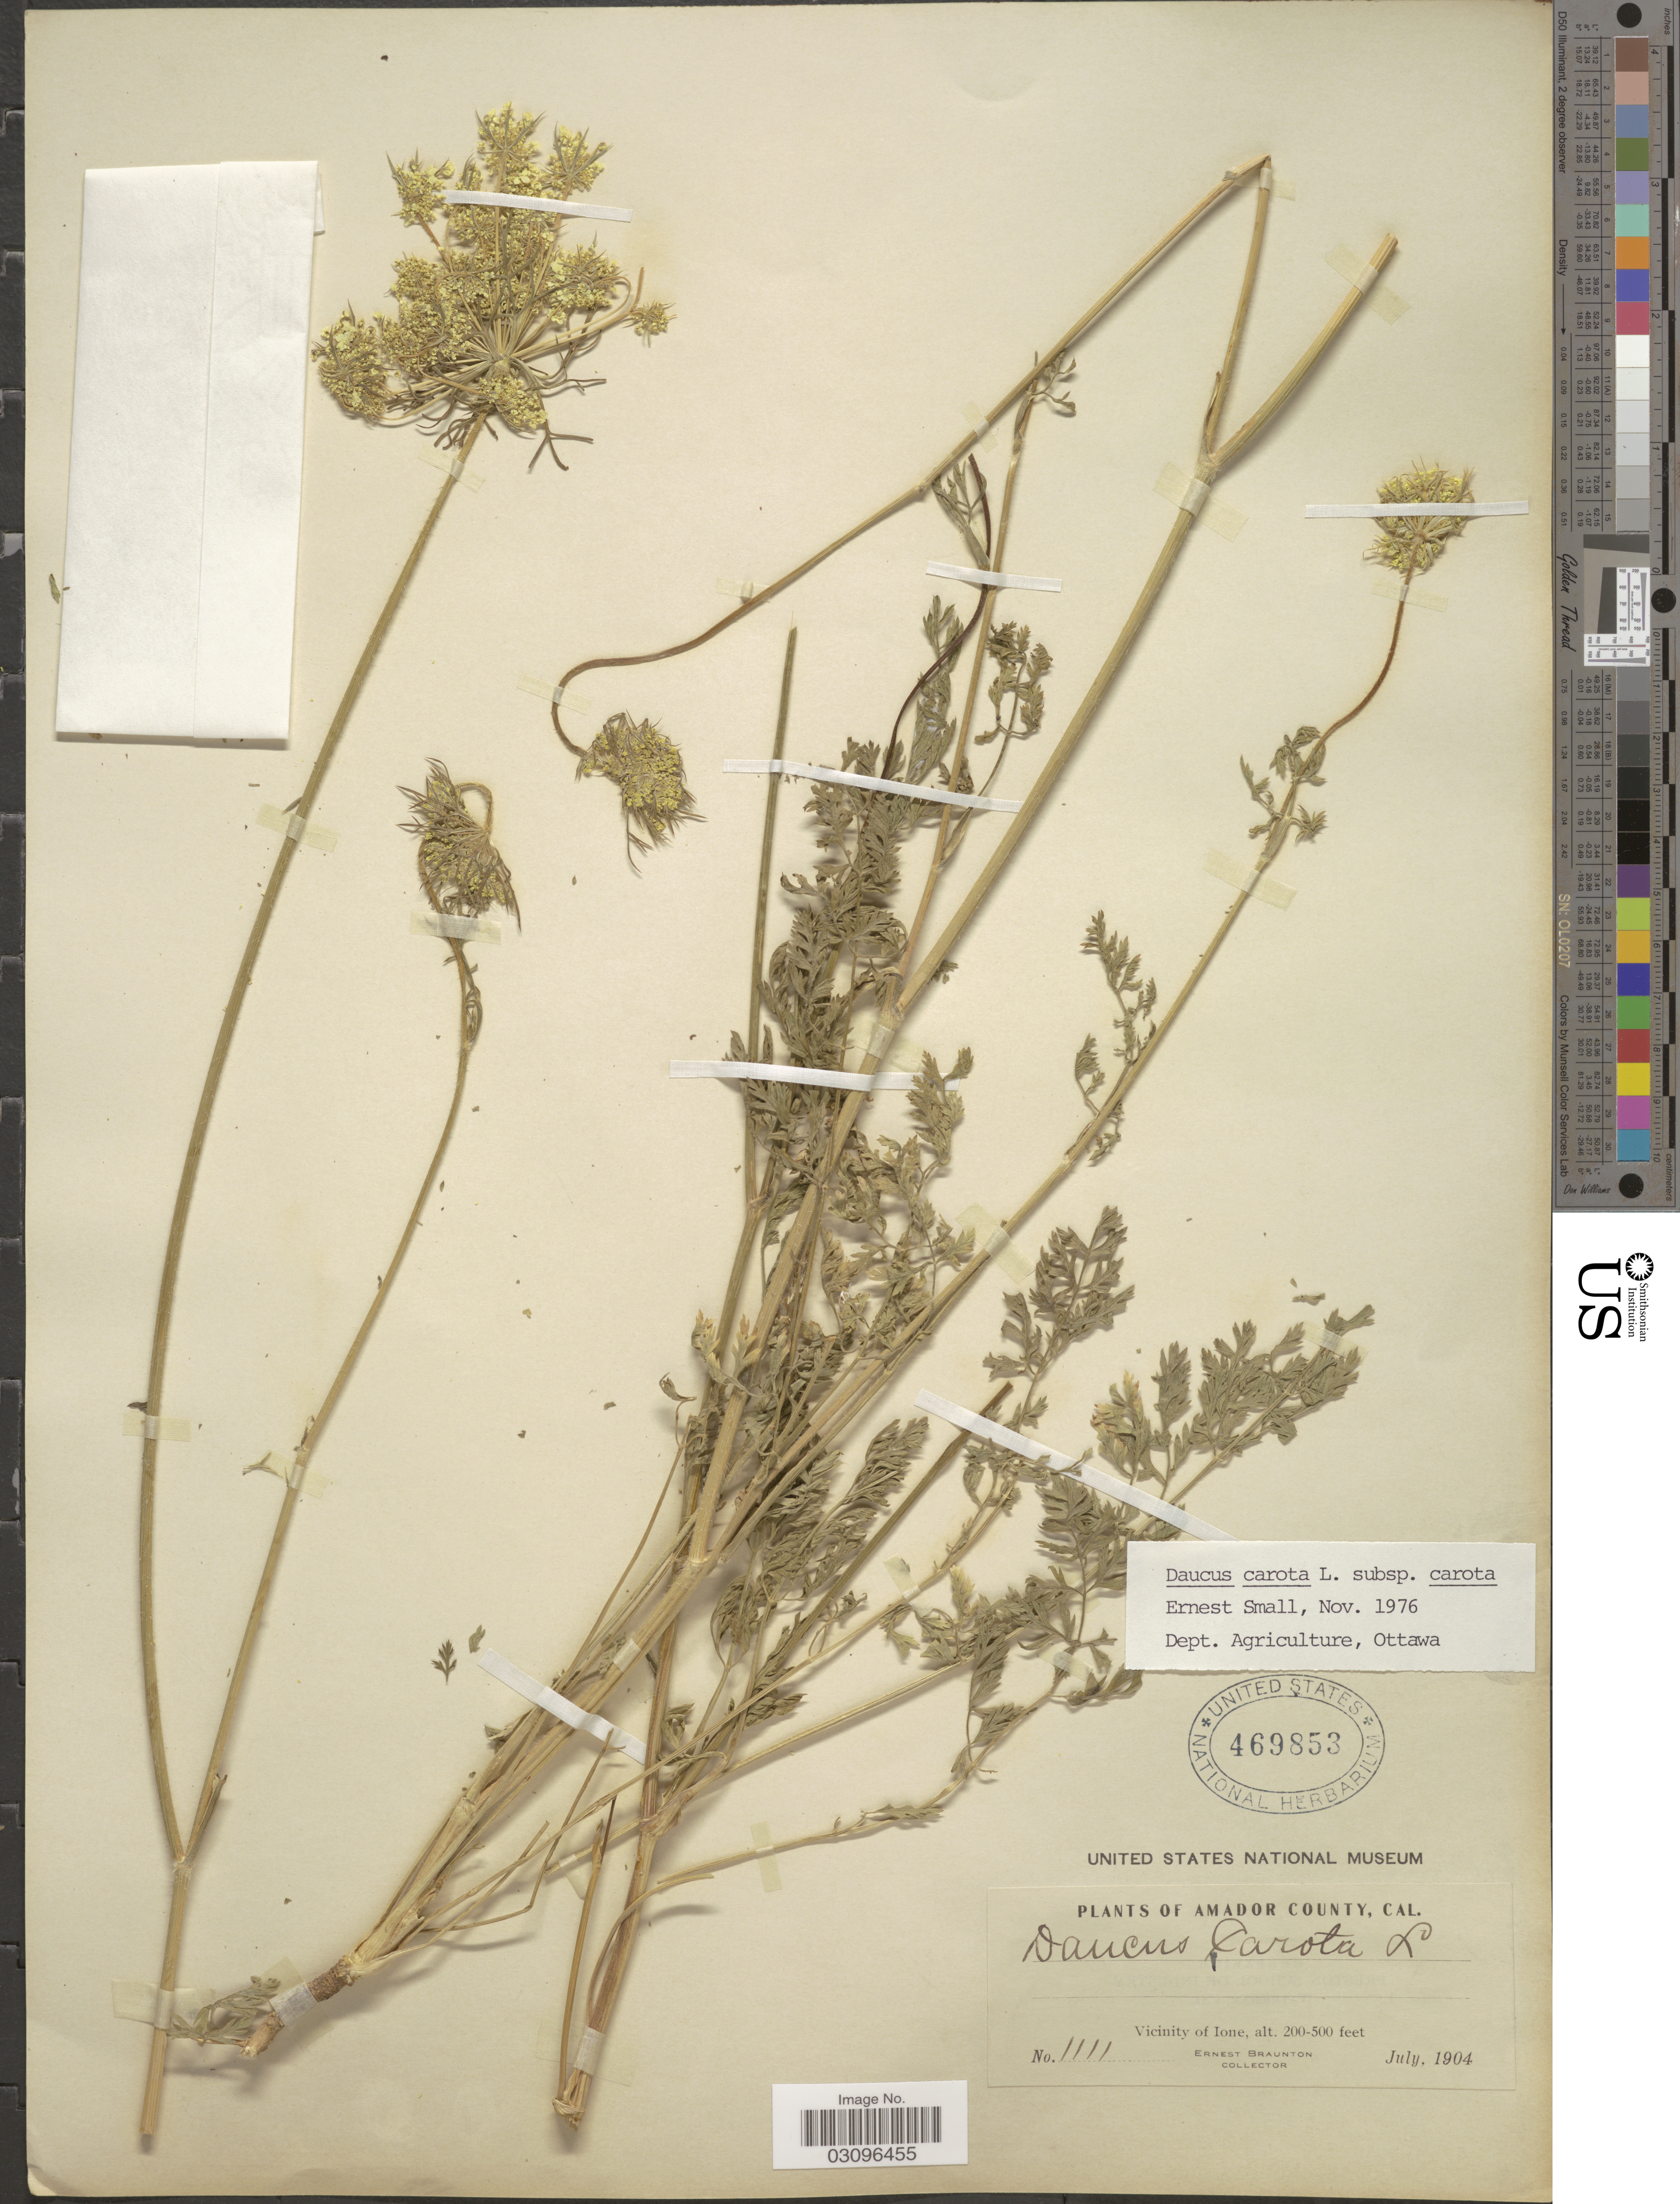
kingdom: Plantae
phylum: Tracheophyta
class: Magnoliopsida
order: Apiales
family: Apiaceae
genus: Daucus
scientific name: Daucus carota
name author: L.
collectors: E. Braunton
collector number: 1111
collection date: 1904-07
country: United States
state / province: California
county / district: Amador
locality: Amador County, Cal. Vicinity of Ione.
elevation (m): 61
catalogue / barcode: US 469853